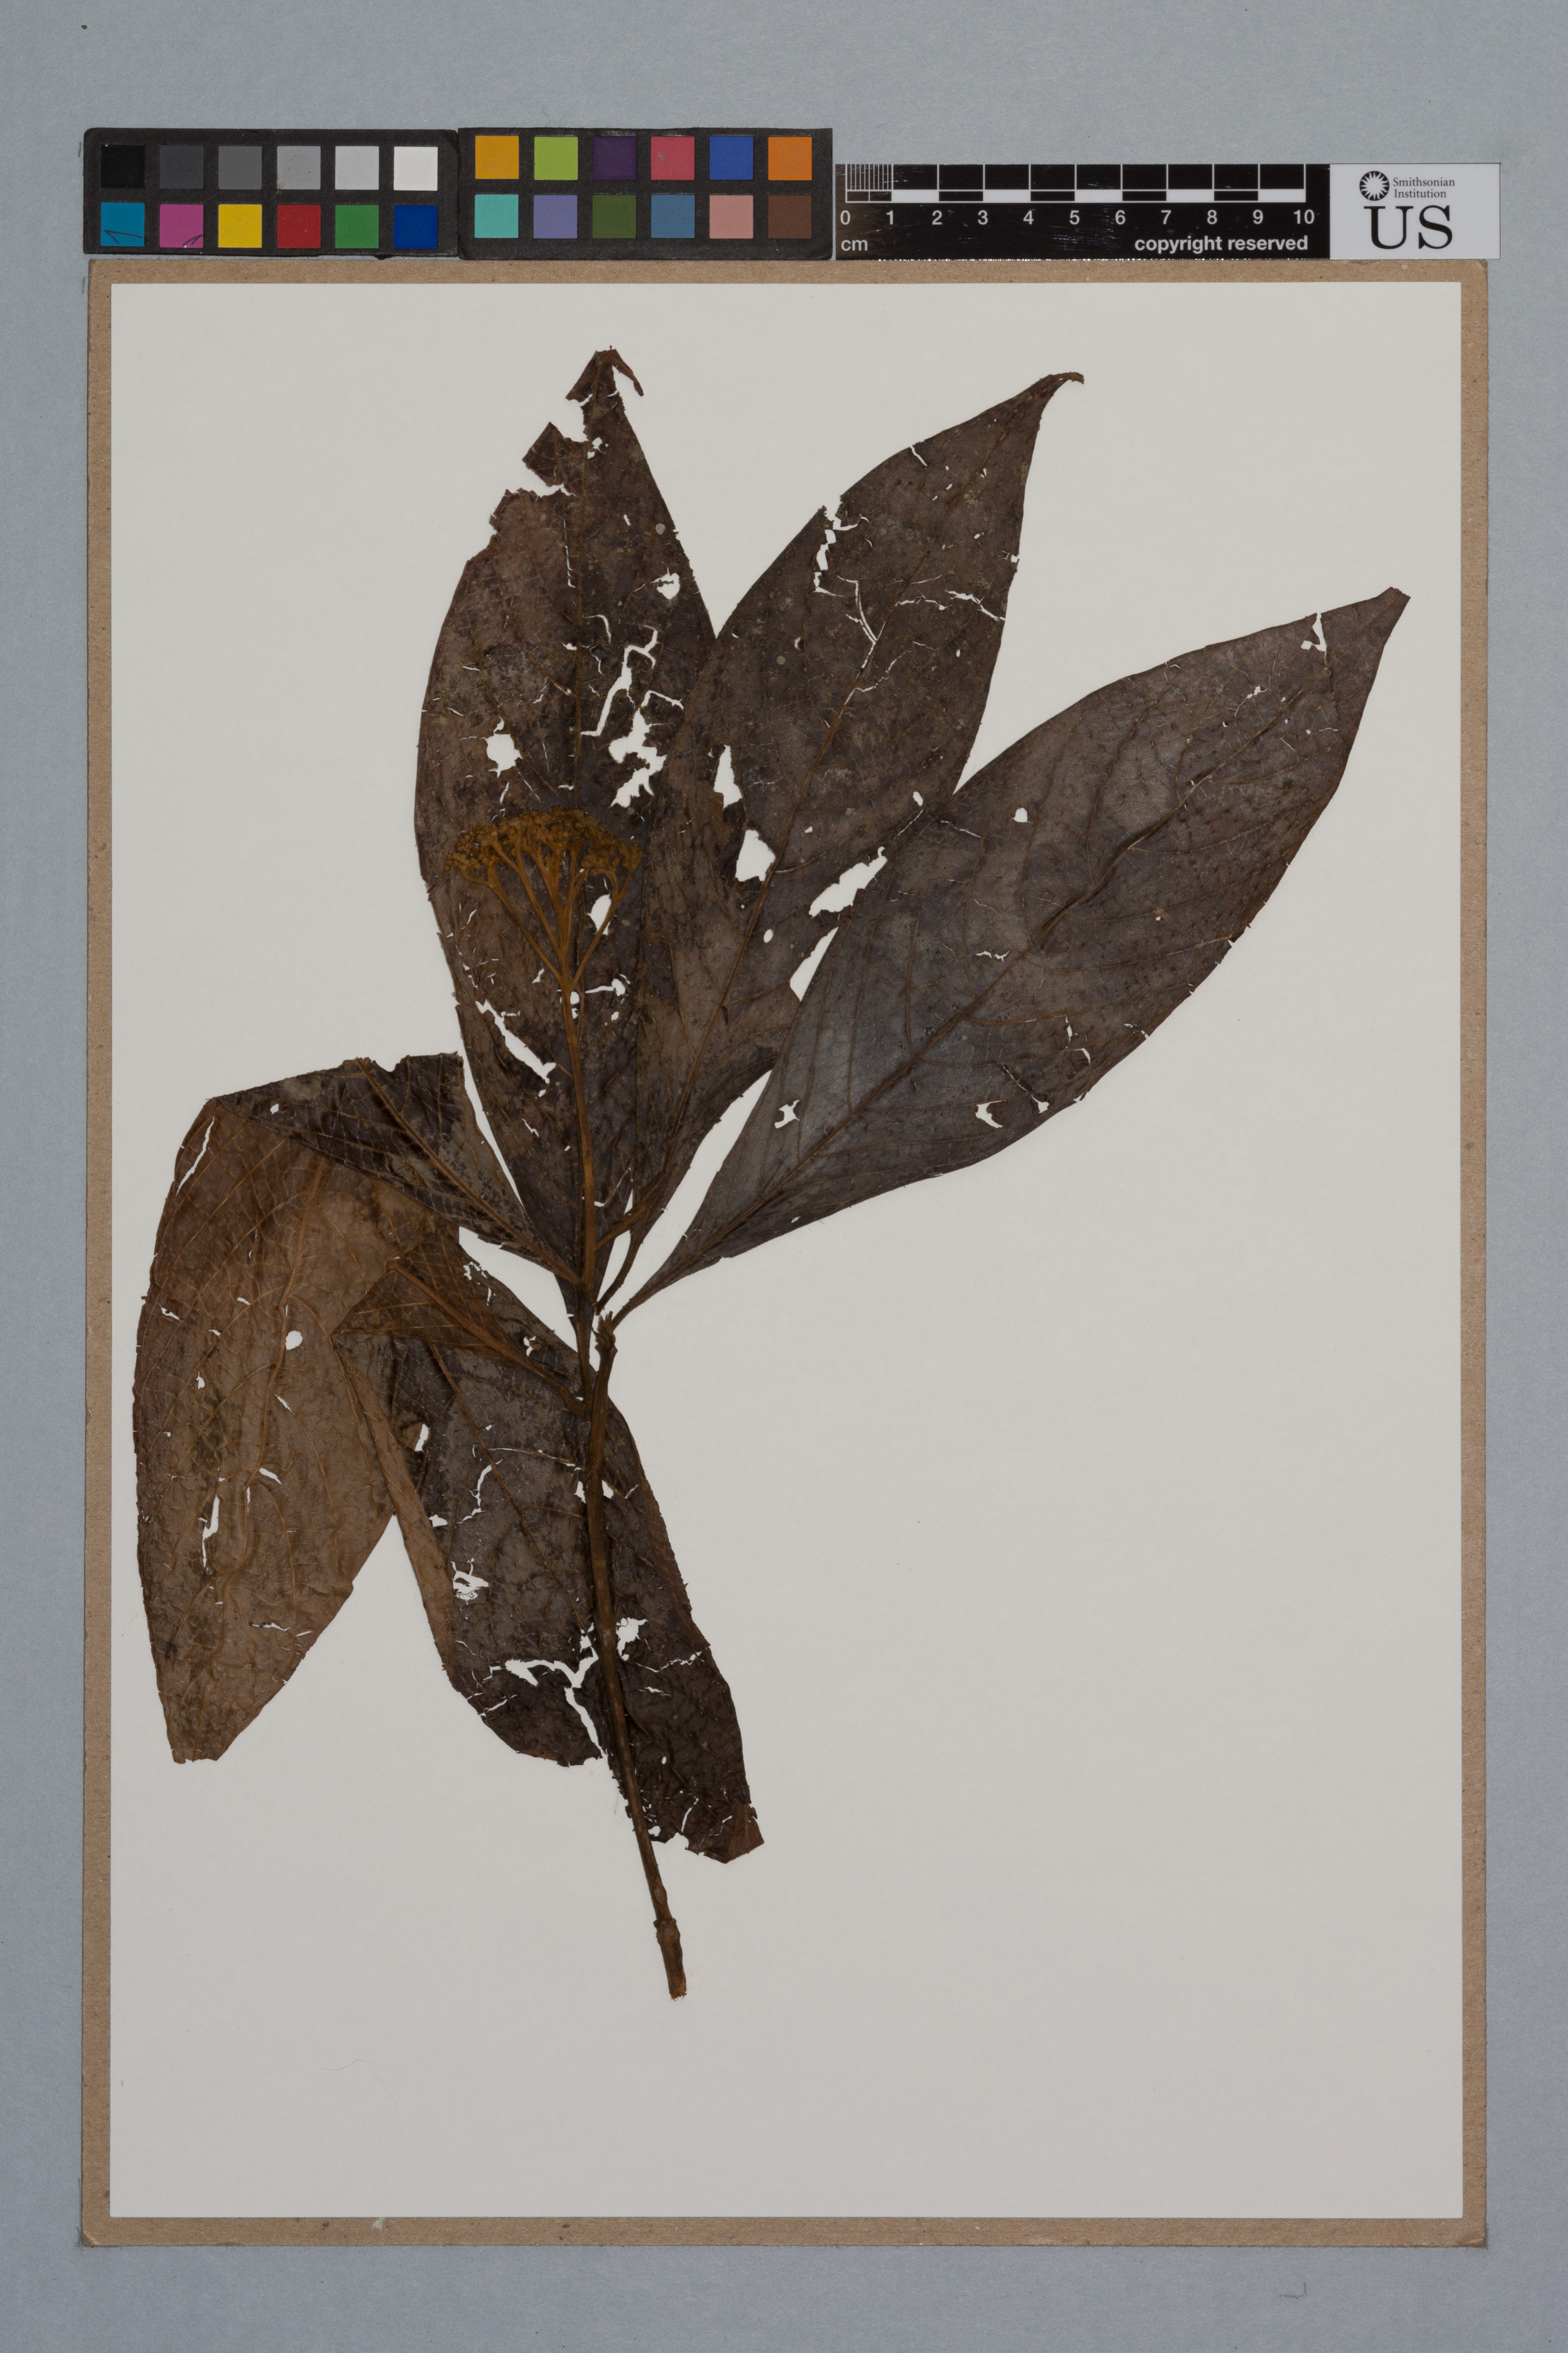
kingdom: Plantae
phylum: Tracheophyta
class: Magnoliopsida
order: Gentianales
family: Rubiaceae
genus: Palicourea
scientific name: Palicourea longistipulata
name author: Standl.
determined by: Kirkbride, J. H.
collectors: J.-J. de Granville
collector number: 2785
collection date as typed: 26-Feb-77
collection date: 1977-02-26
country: French Guiana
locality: Saül, tracé ORSTOM La Fumée / La Douane P.K.I environ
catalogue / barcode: US 2835173